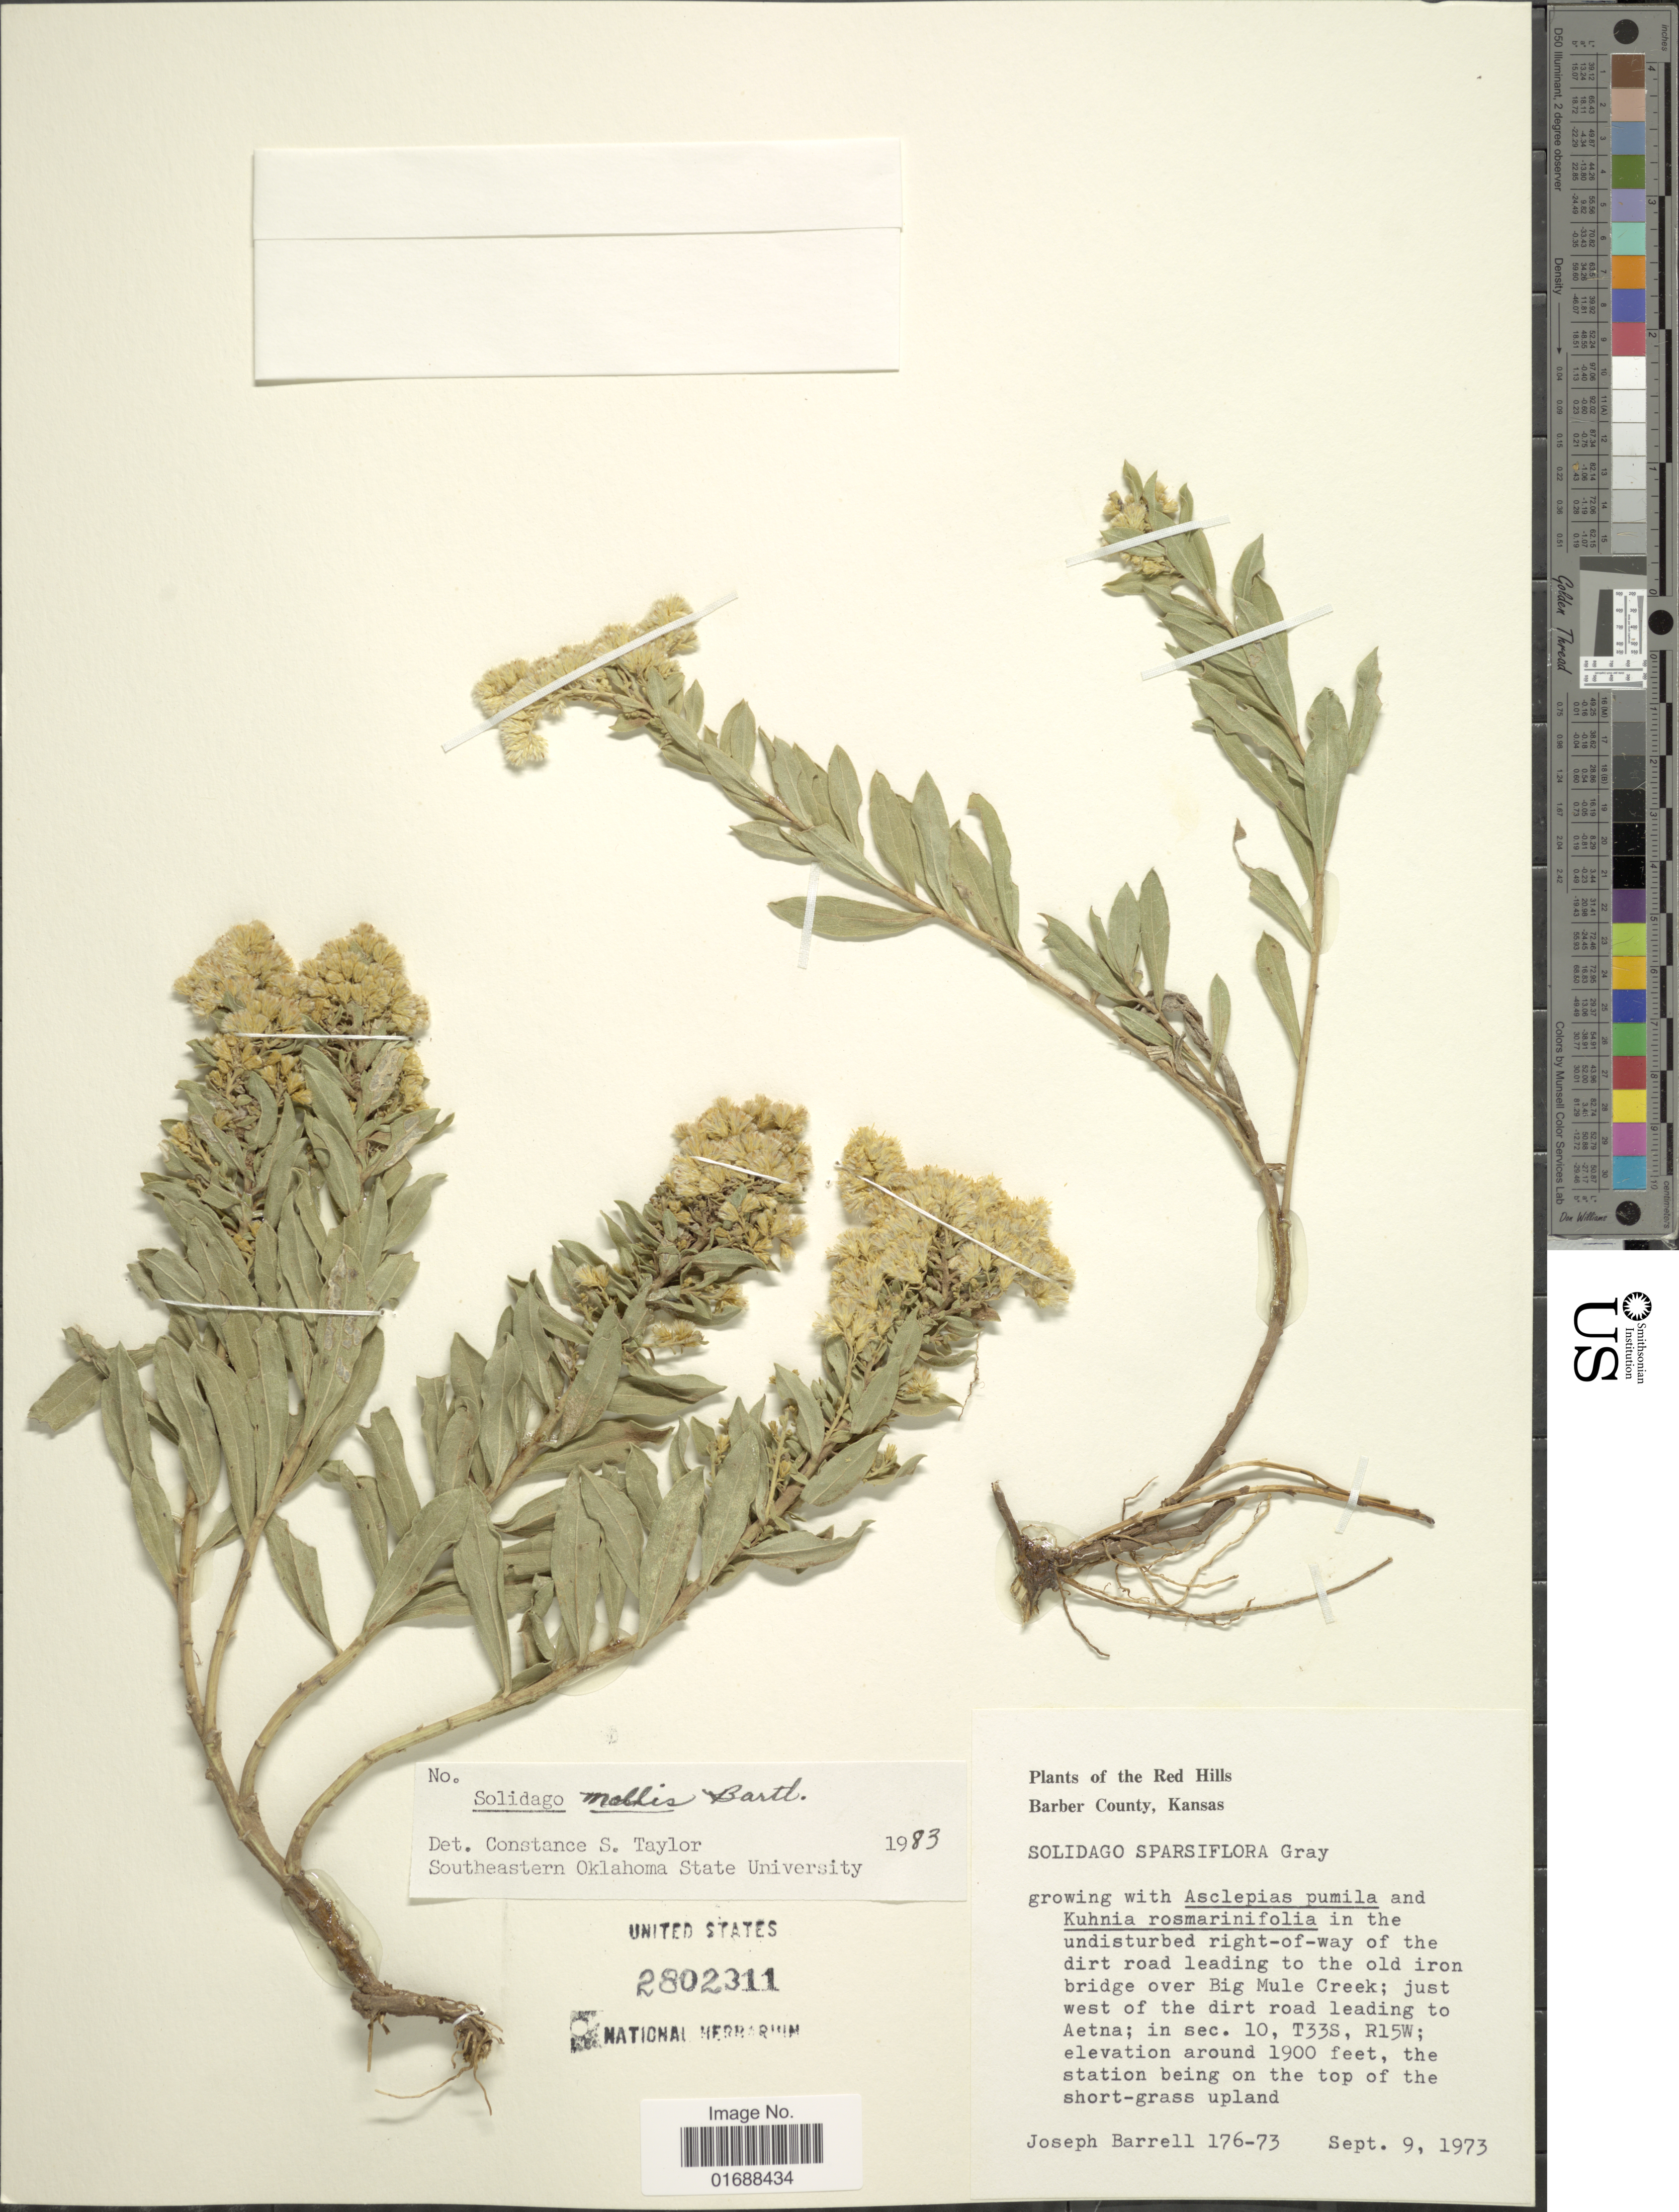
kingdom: Plantae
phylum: Tracheophyta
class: Magnoliopsida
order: Asterales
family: Asteraceae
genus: Solidago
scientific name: Solidago mollis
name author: Bartl.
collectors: J. Barrell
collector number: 176-73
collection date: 1973-09-09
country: United States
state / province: Kansas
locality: Red Hills, Barber County, Kansas. Dirt road leading to the old iron bridge over the Big Mule Creek; just west of the dirt road leading to Aetna; in sec. 10, T33S, R15W.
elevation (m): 579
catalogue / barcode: US 2802311